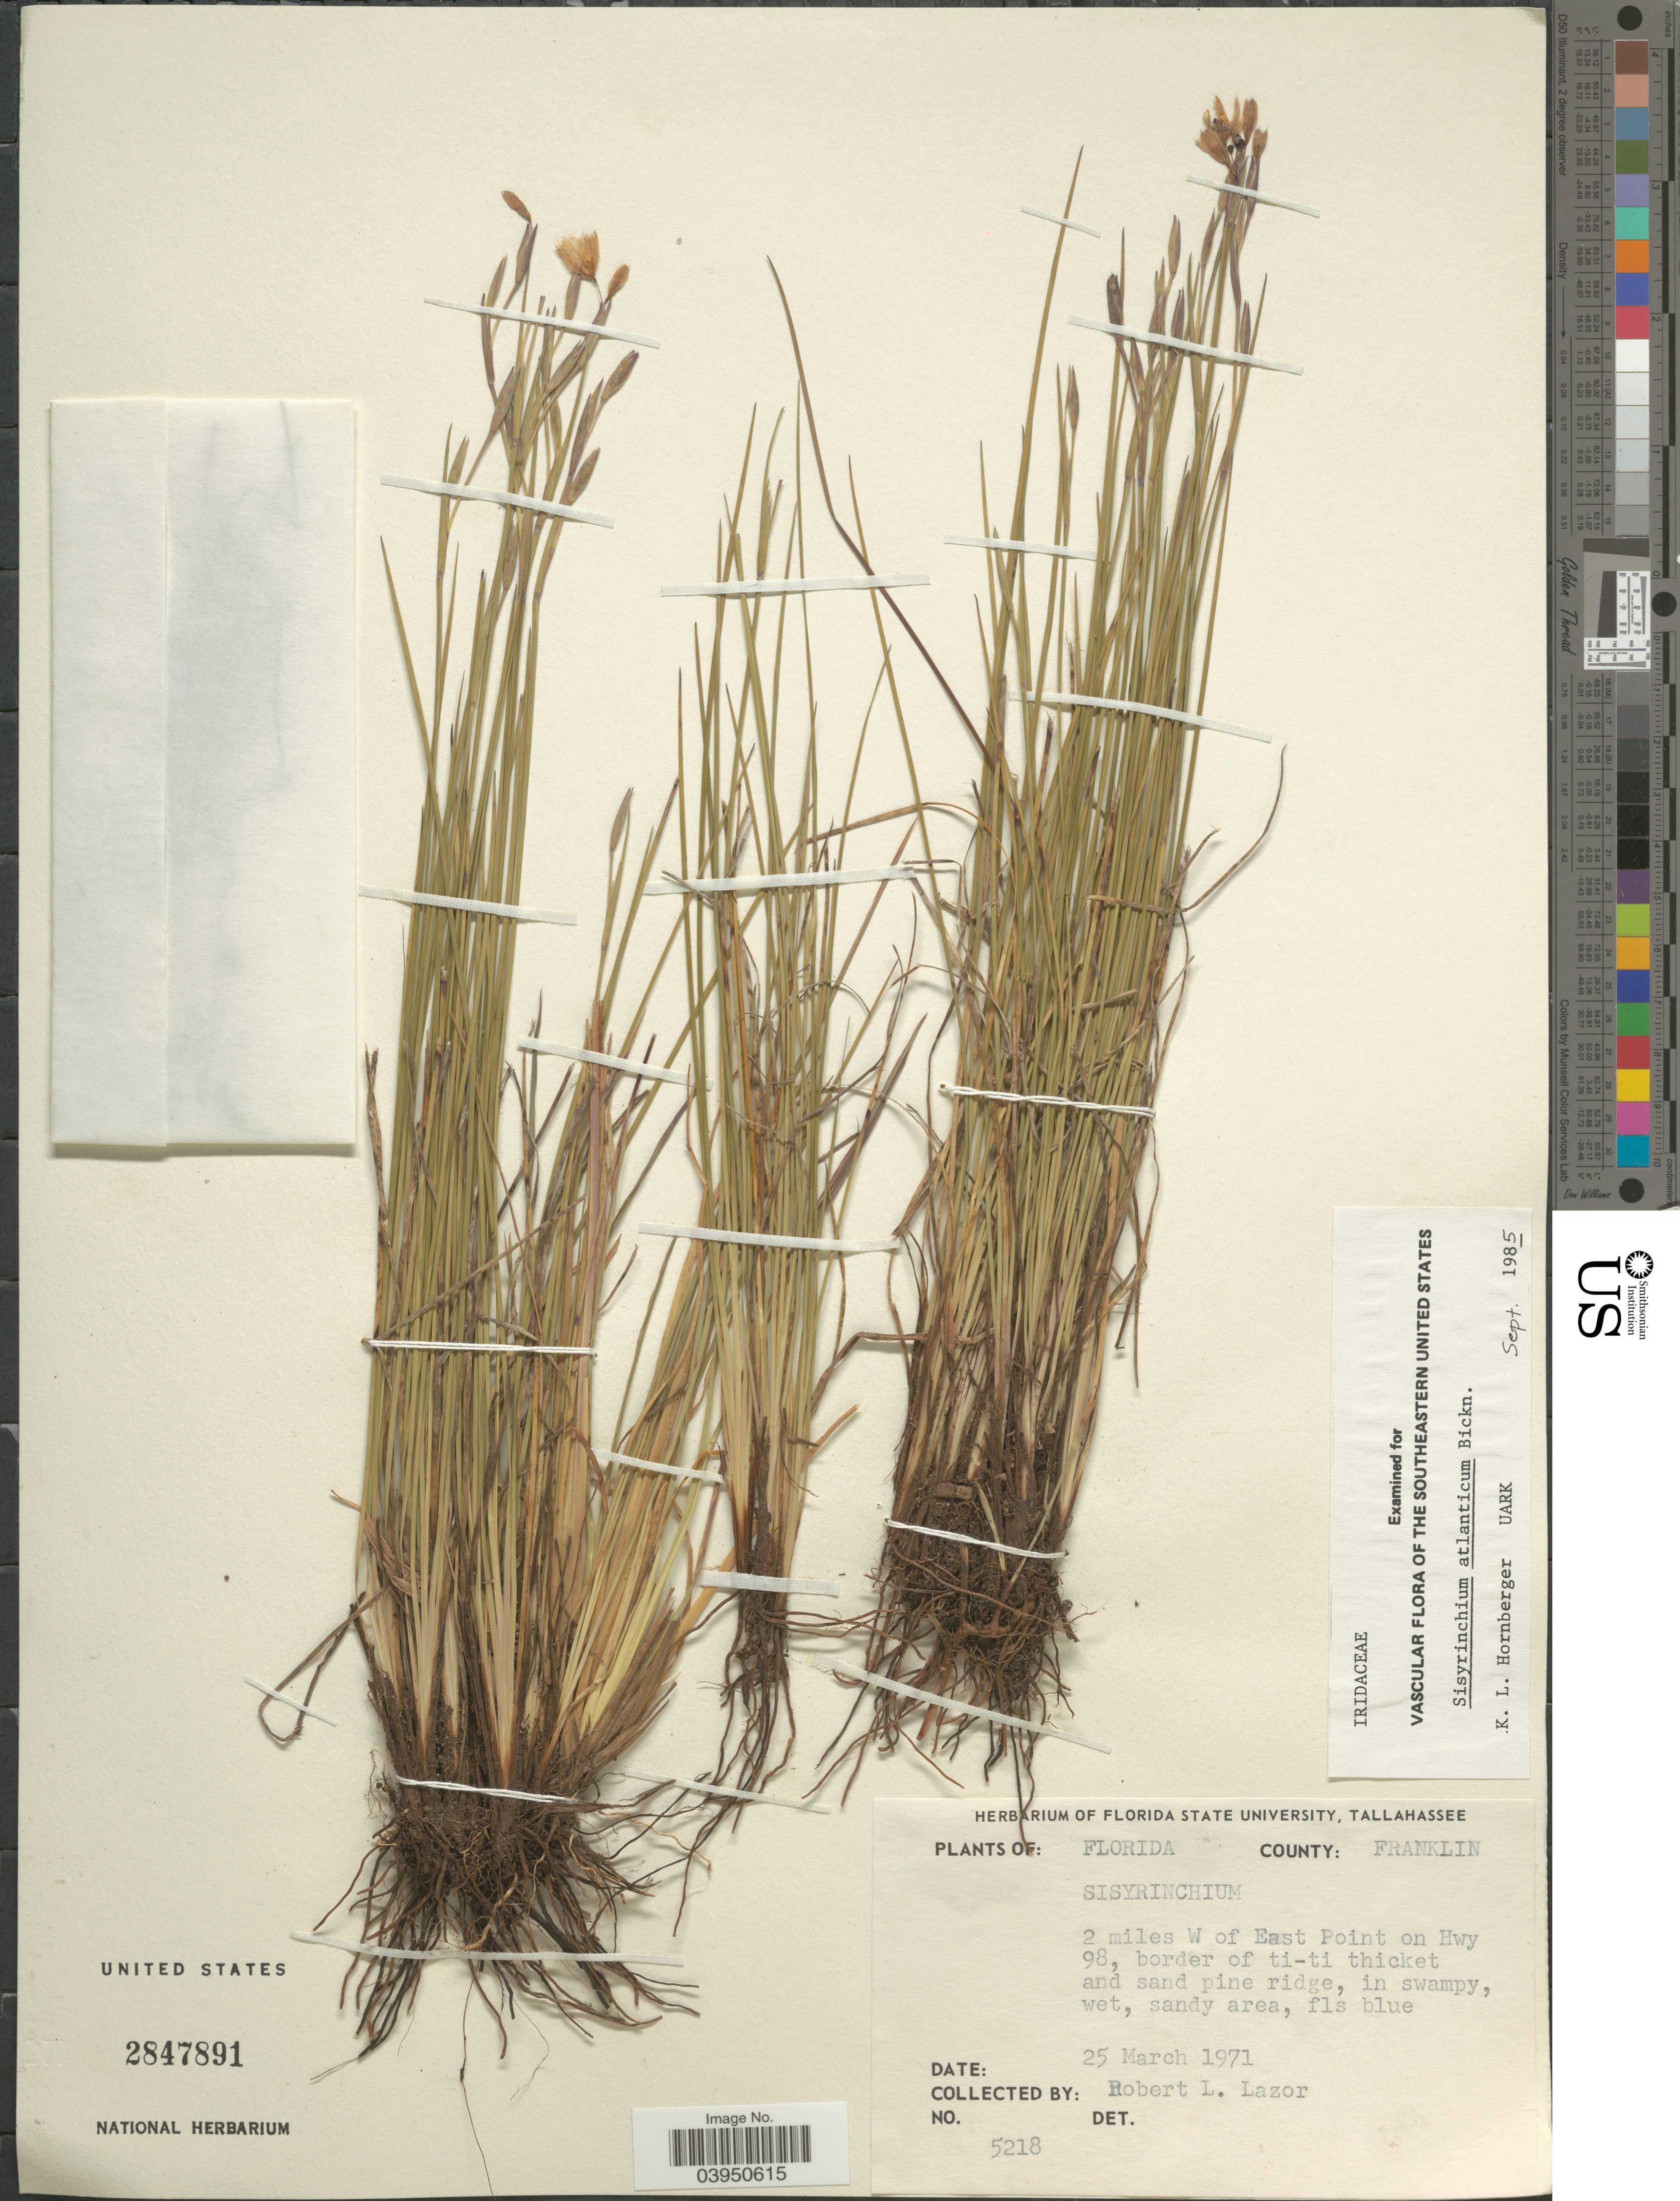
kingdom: Plantae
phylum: Tracheophyta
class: Liliopsida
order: Asparagales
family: Iridaceae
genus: Sisyrinchium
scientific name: Sisyrinchium atlanticum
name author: E.P. Bicknell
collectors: R. L. Lazor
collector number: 5218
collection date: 1971-03-25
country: United States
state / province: Florida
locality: County: Franklin. 2 miles W of East Point on Hwy 98.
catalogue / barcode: US 2847891